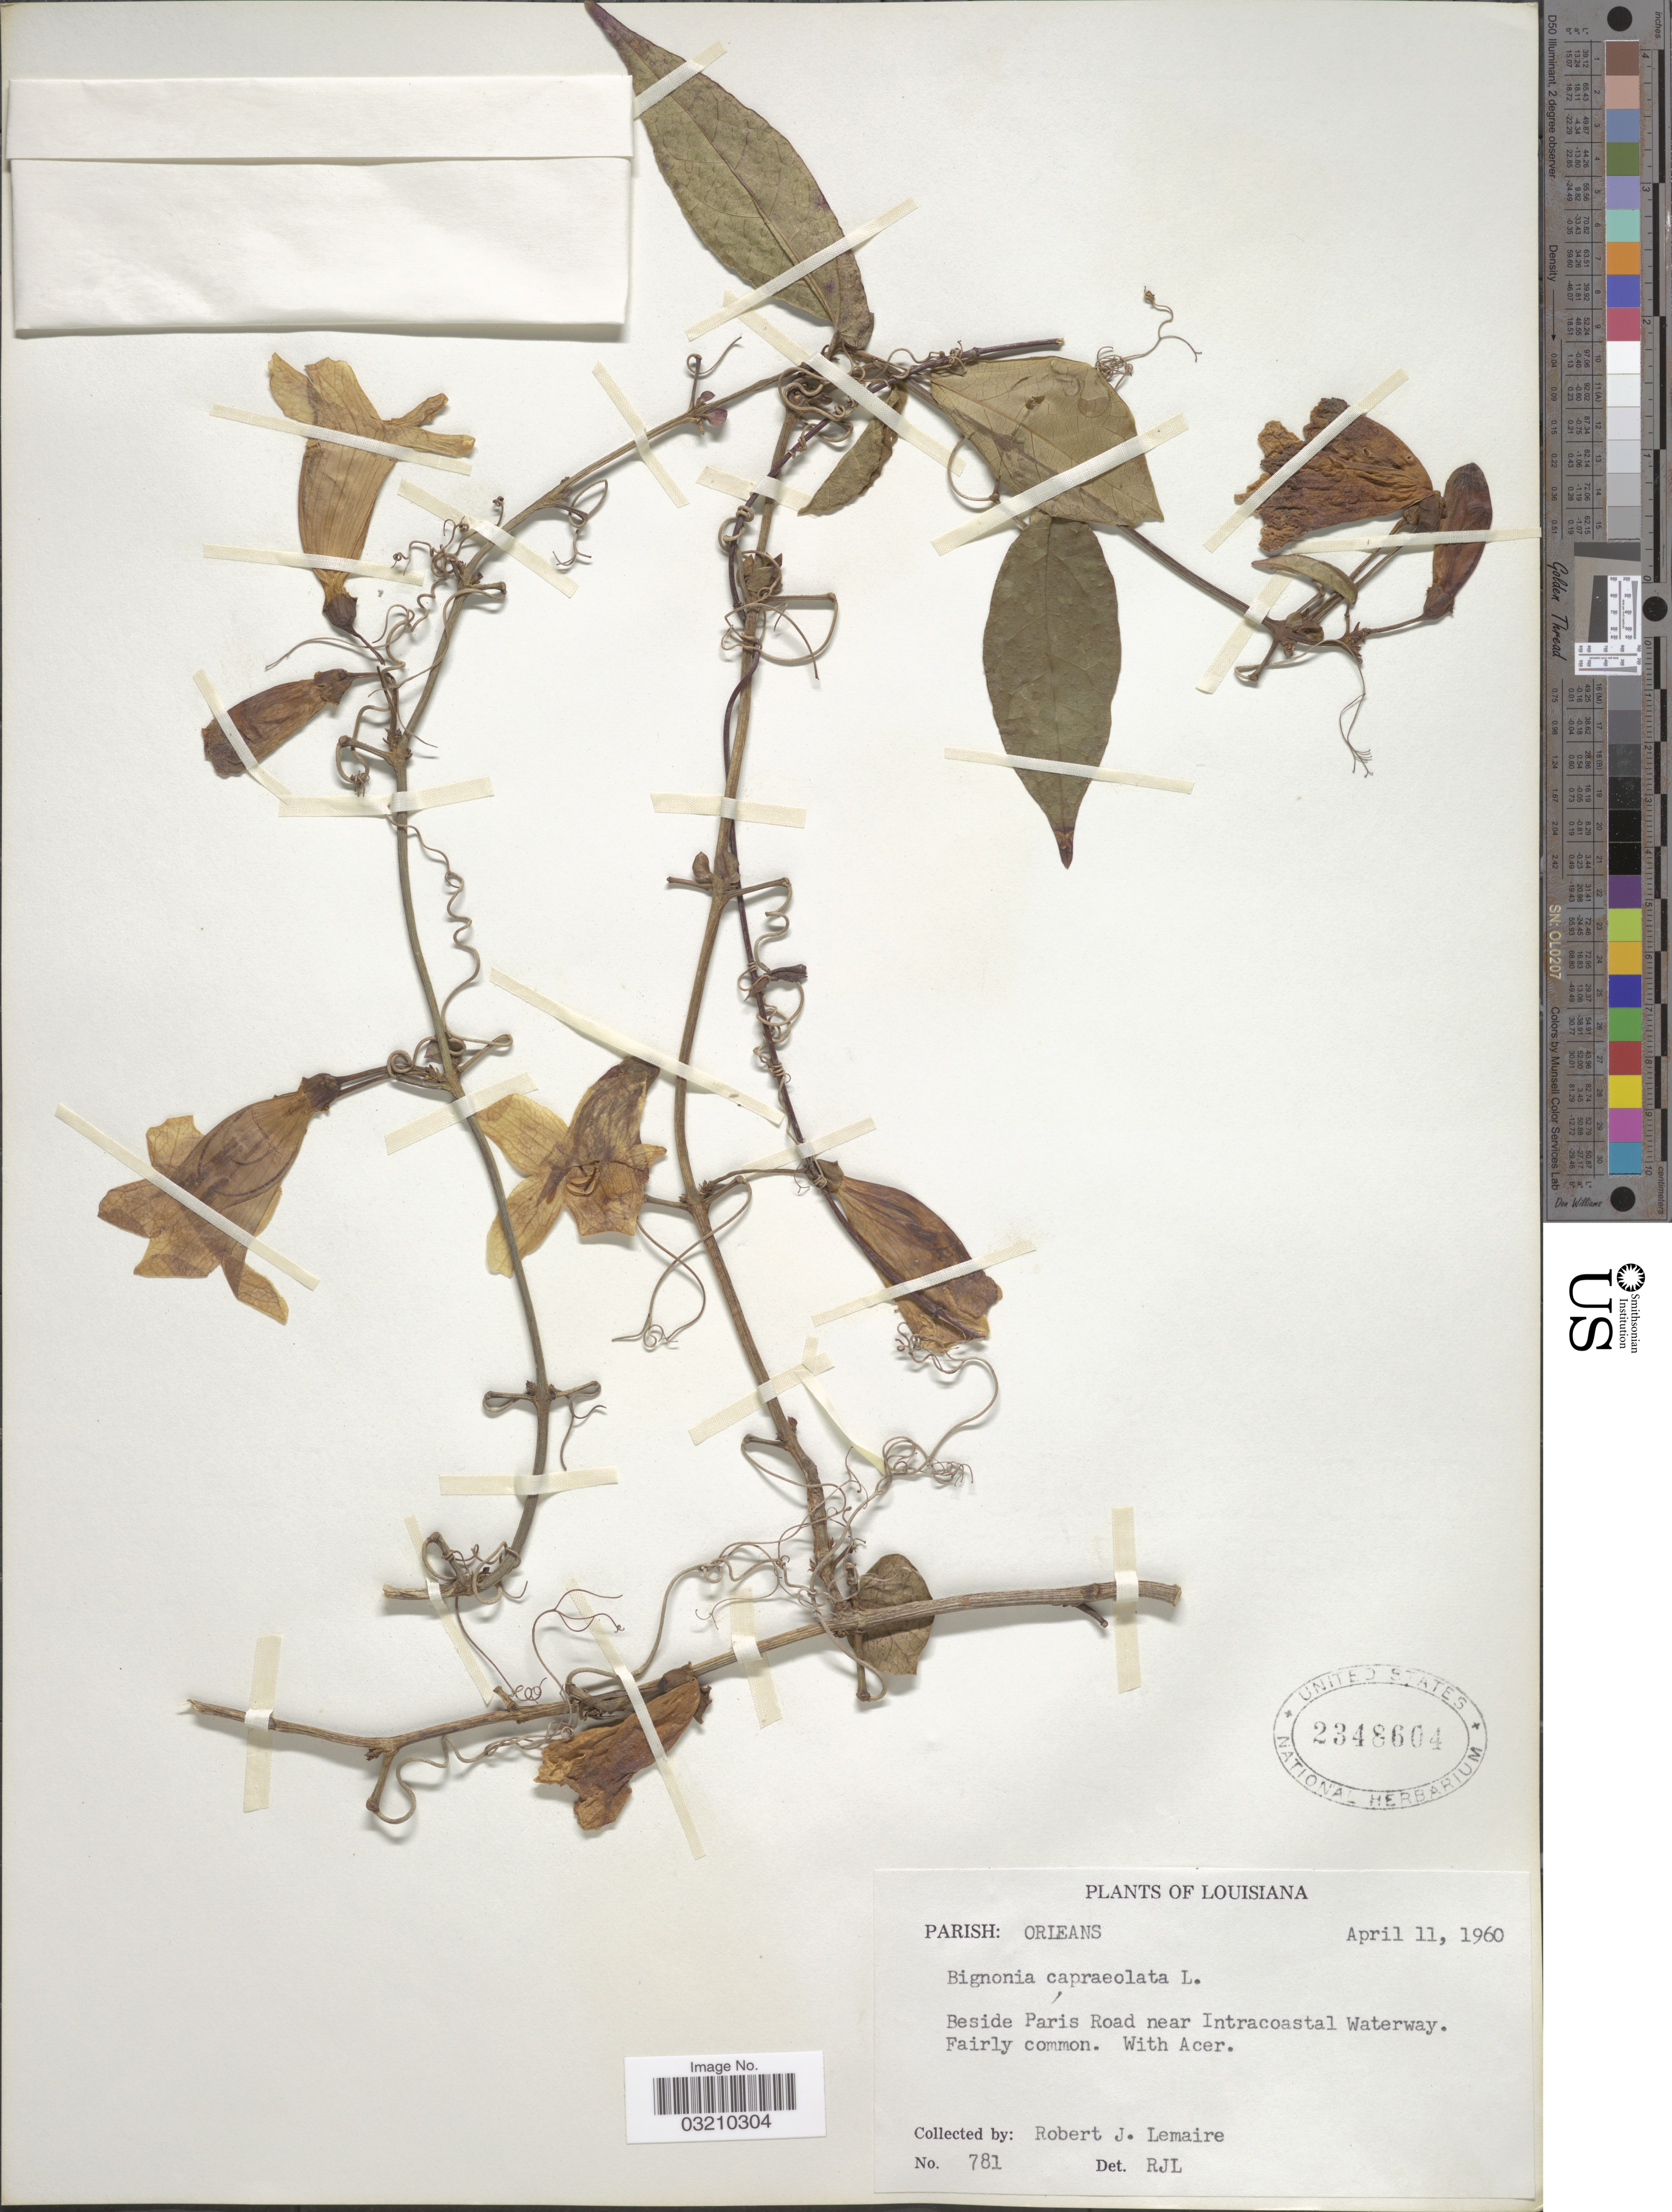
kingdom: Plantae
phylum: Tracheophyta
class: Magnoliopsida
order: Lamiales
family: Bignoniaceae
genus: Bignonia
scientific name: Bignonia capreolata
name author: L.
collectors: R. J. Lemaire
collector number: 781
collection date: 1960-04-11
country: United States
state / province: Louisiana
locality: Parish: Orieans. Beside Paris Road near Intracoastal Waterway.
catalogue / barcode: US 2348604